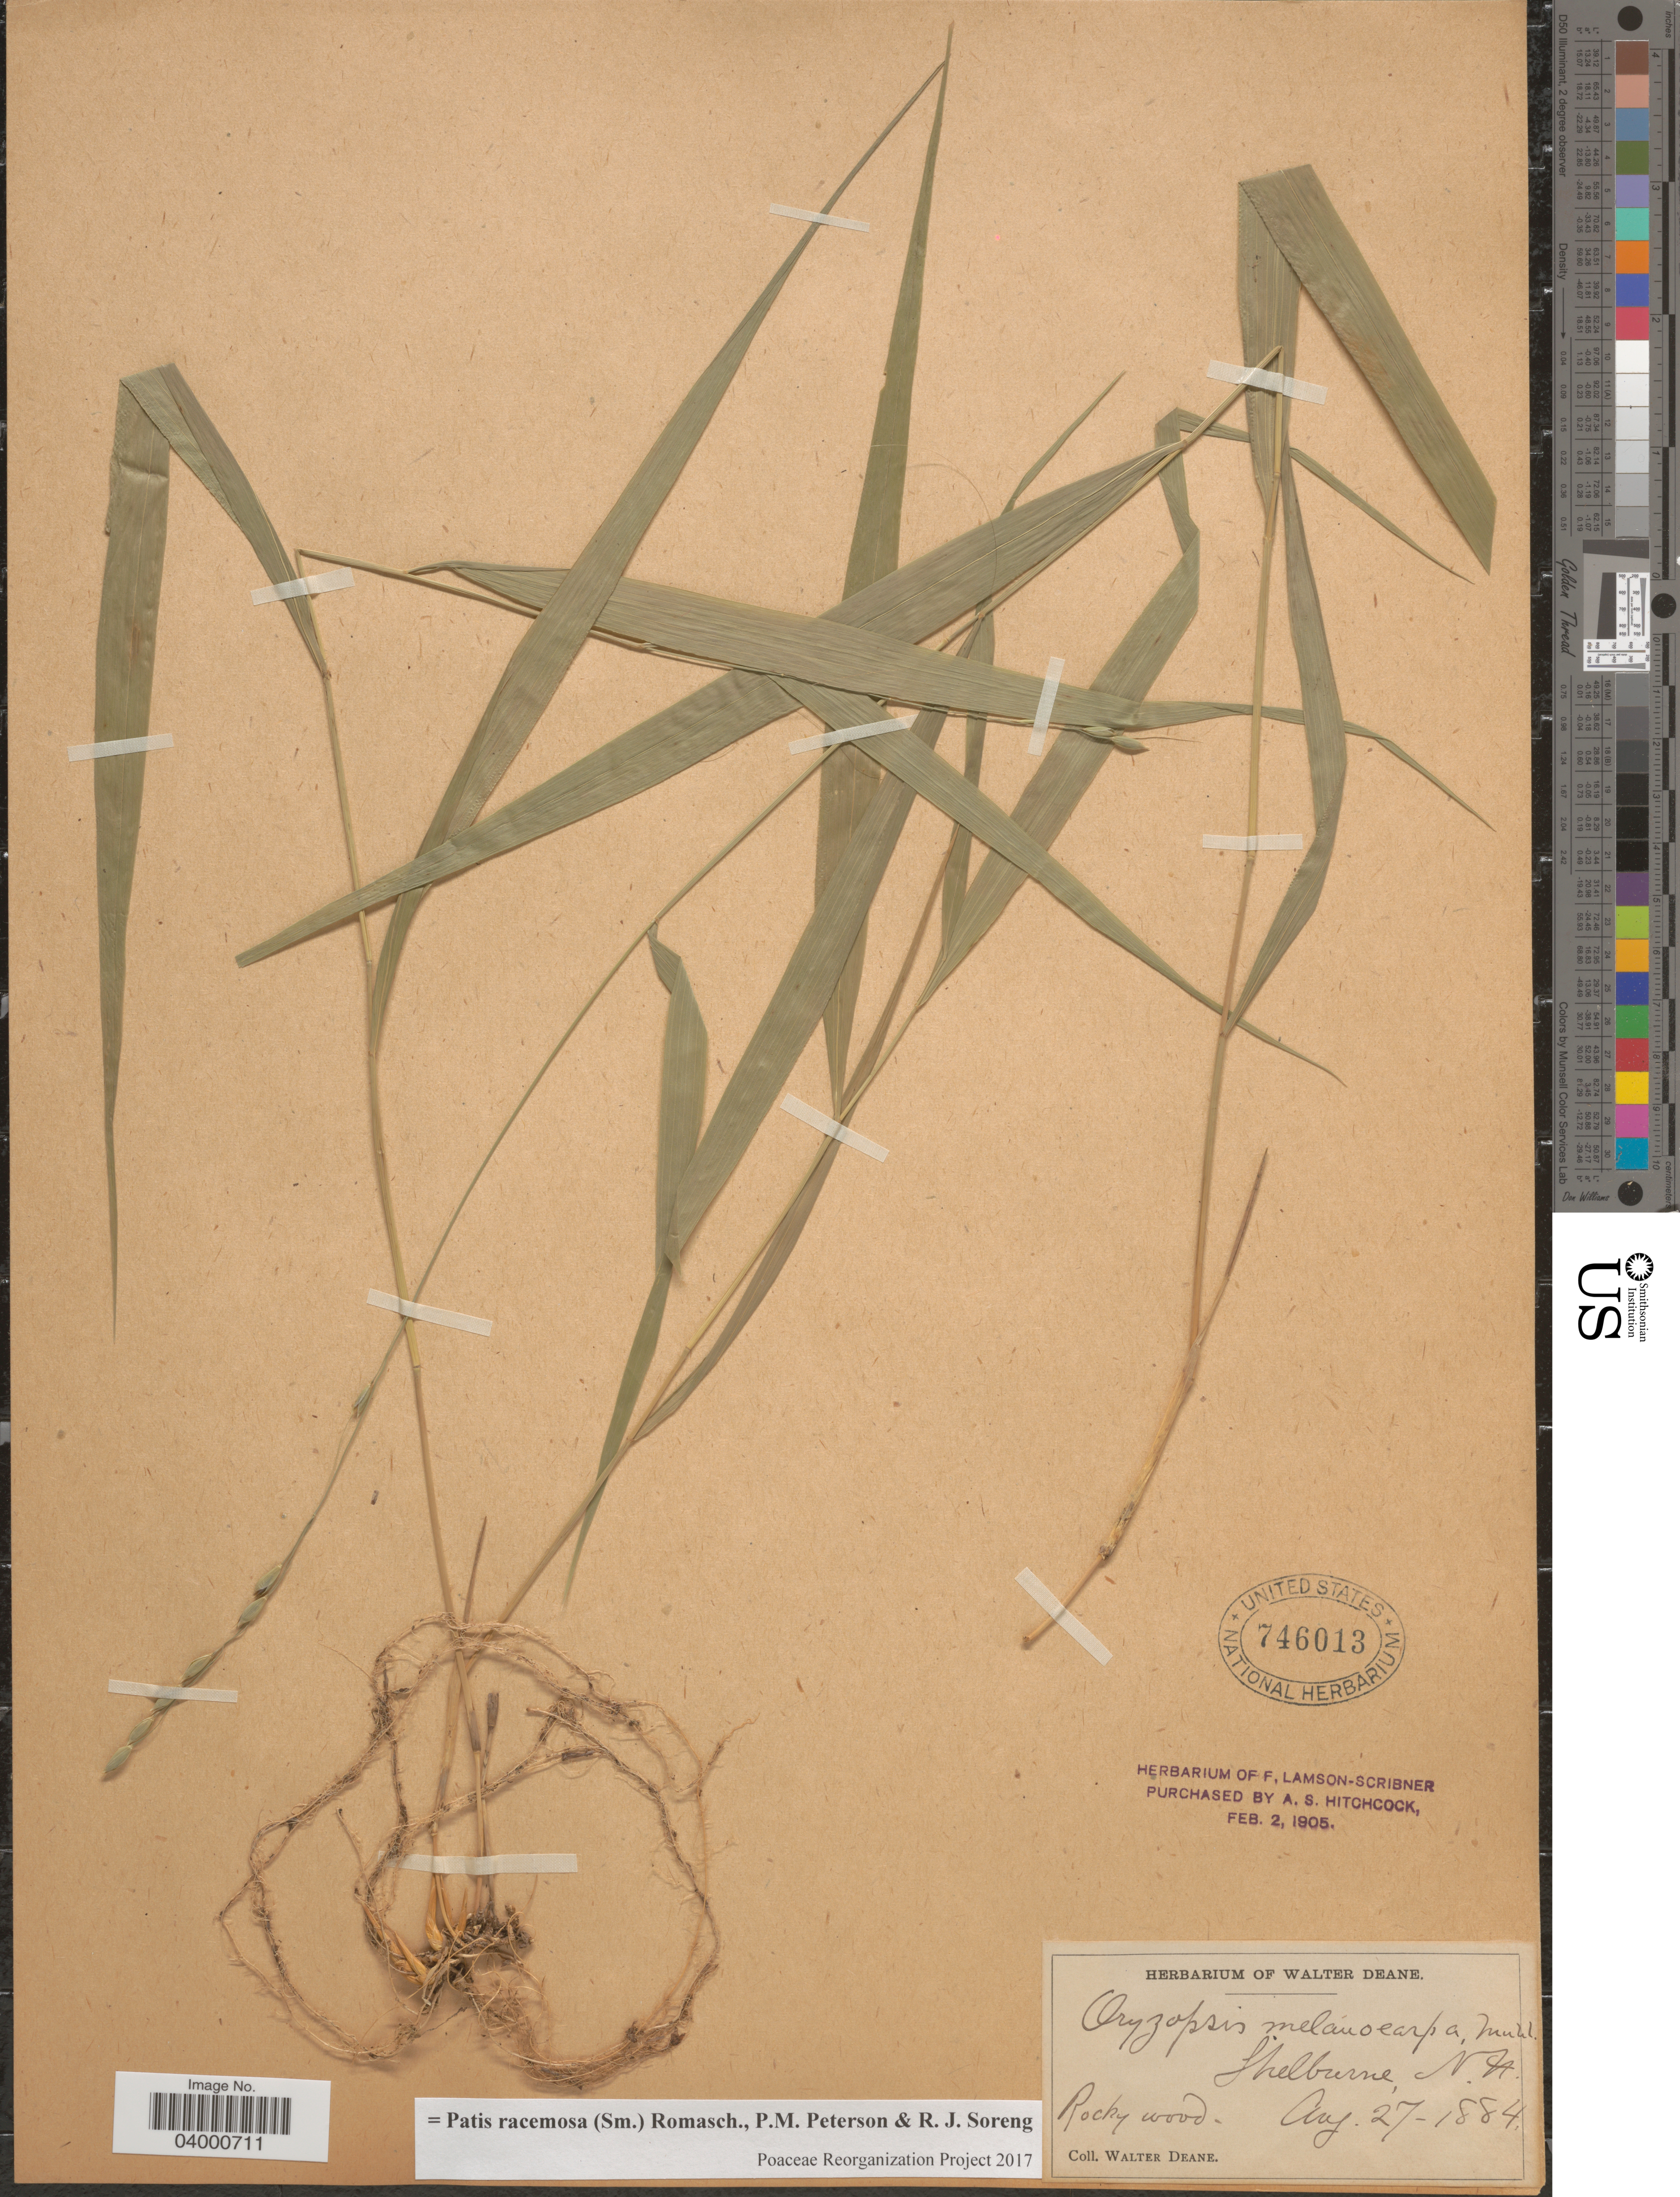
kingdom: Plantae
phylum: Tracheophyta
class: Liliopsida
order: Poales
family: Poaceae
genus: Patis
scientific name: Patis racemosa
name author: (Sm.) Romasch. et al.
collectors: W. Deane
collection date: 1884-08-27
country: United States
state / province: New Hampshire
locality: Shelburne.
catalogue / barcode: US 746013